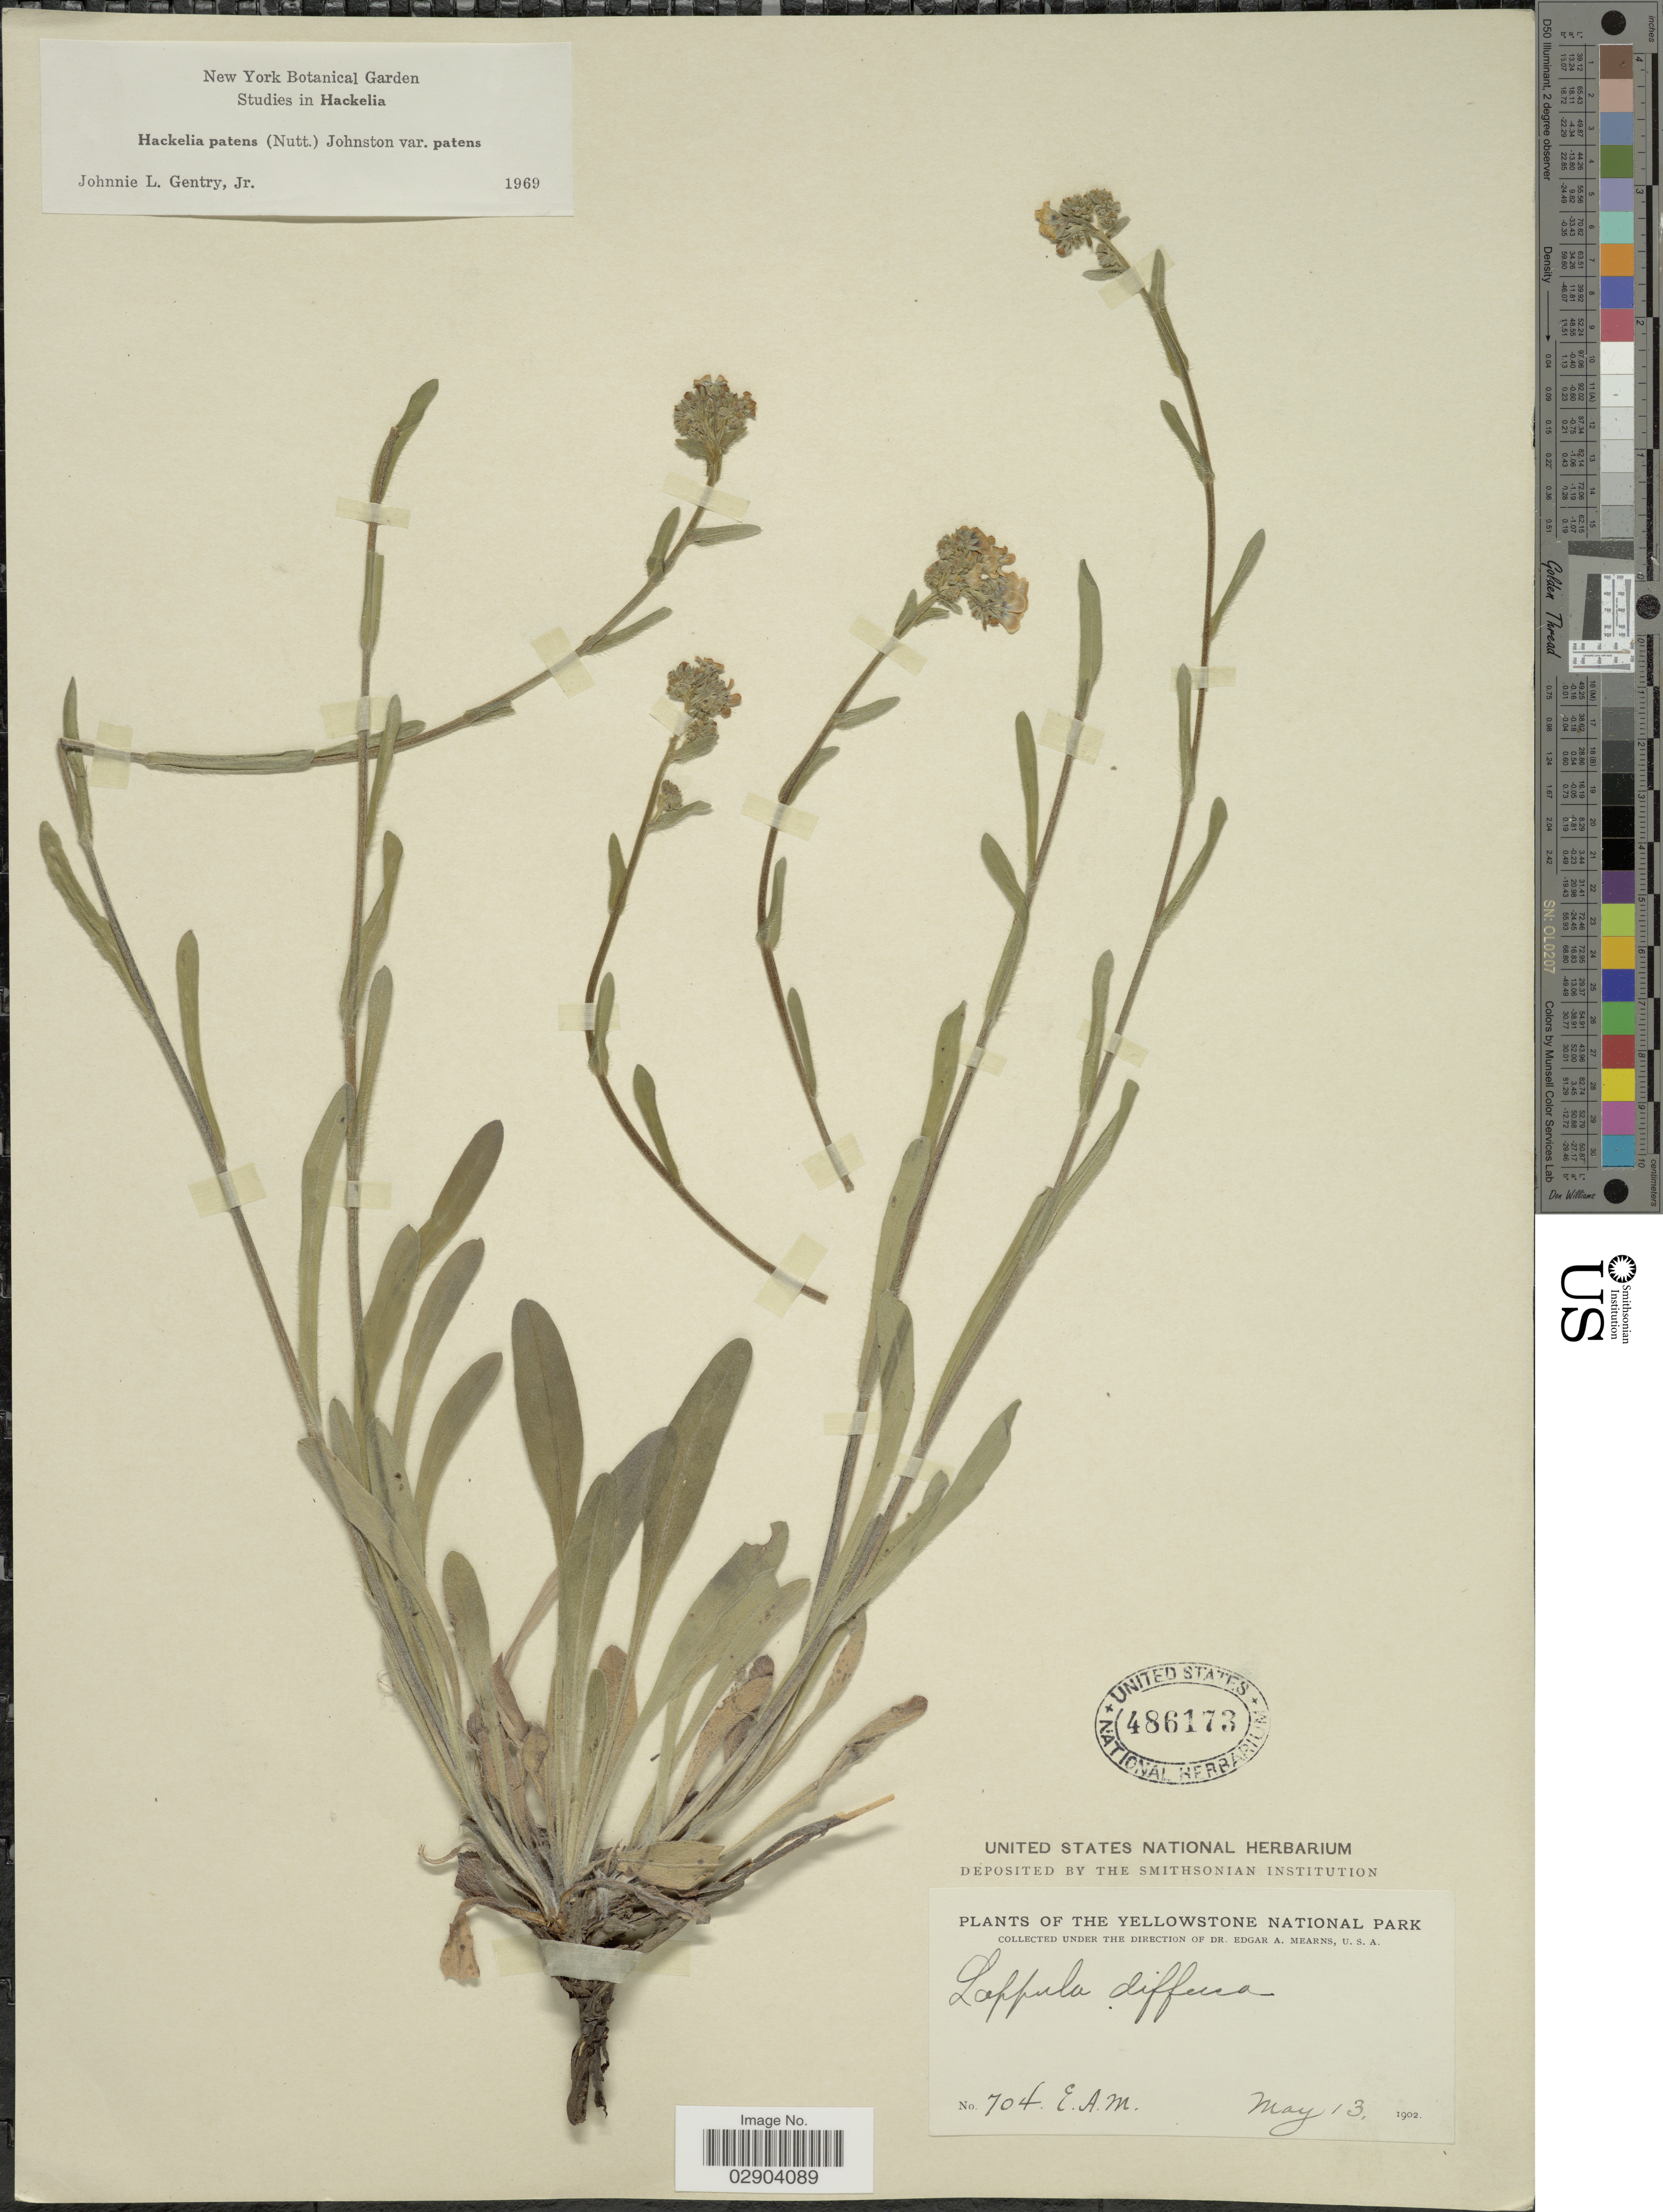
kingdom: Plantae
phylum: Tracheophyta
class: Magnoliopsida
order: Boraginales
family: Boraginaceae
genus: Hackelia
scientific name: Hackelia patens var. patens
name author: (Nutt.) I.M. Johnst.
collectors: E. A. Mearns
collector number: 704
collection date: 1902-05-13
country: United States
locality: The Yellowstone National Park.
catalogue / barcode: US 486173